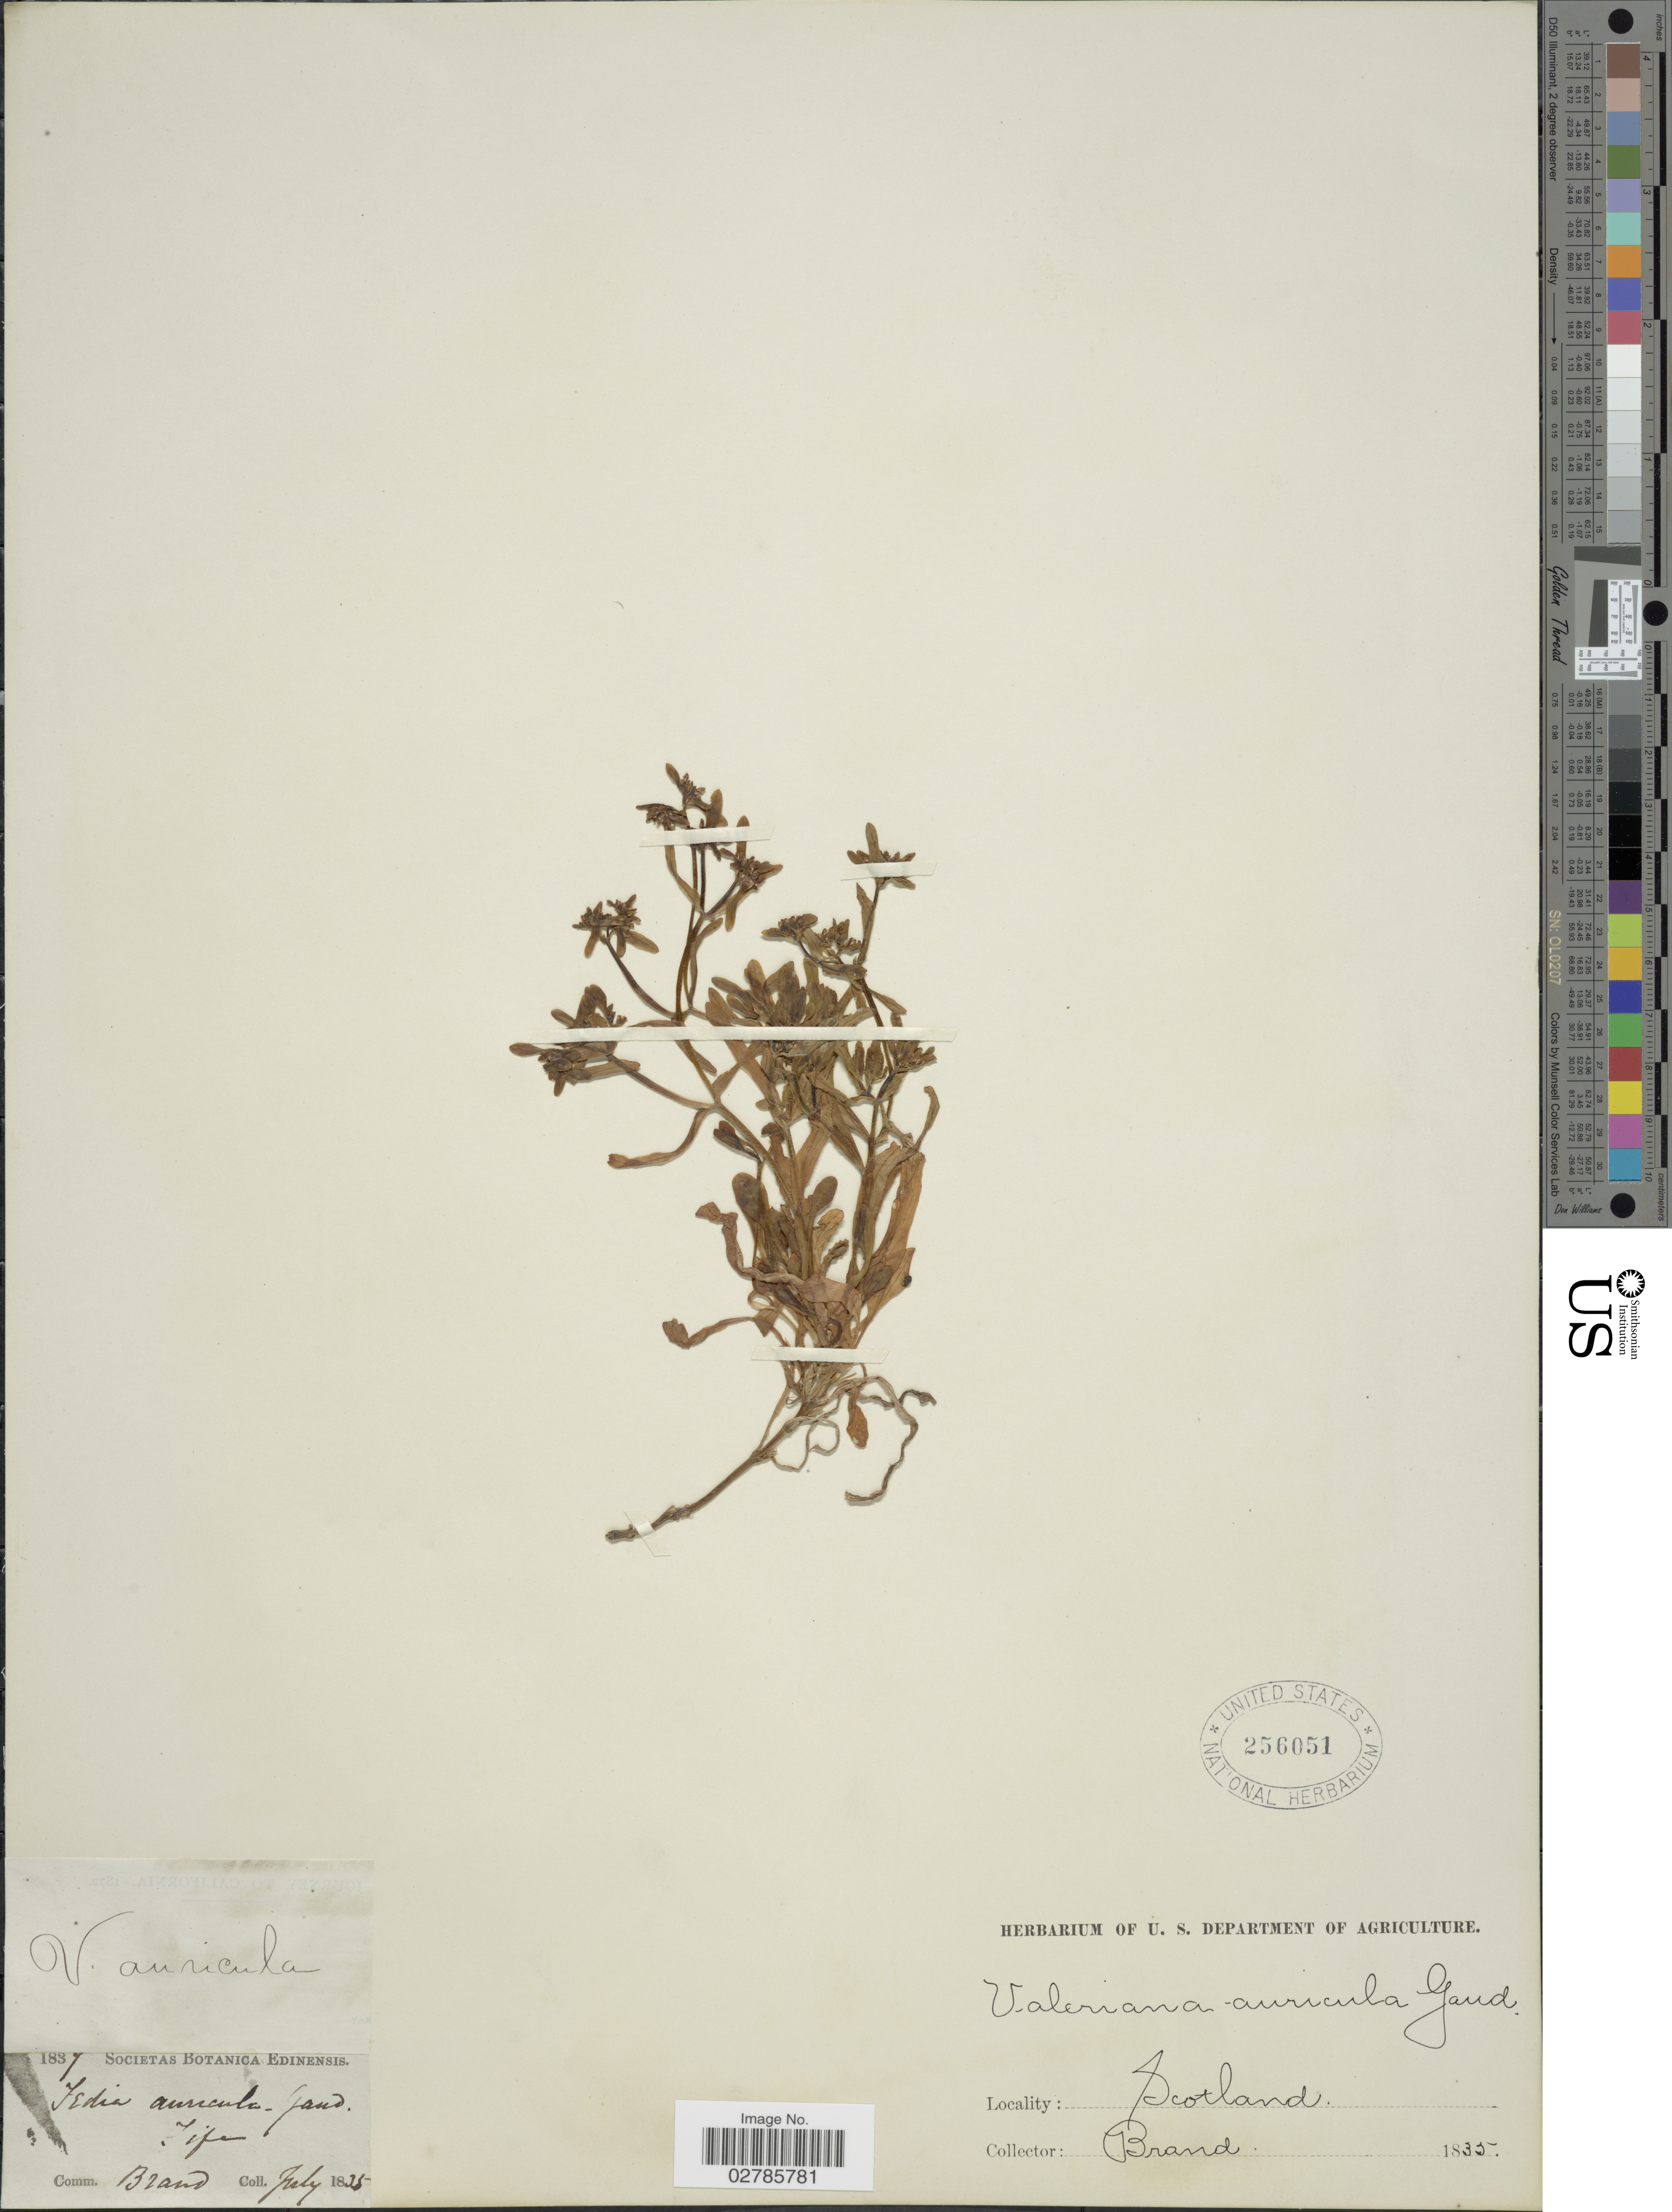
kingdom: Plantae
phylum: Tracheophyta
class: Magnoliopsida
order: Dipsacales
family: Caprifoliaceae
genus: Valeriana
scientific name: Valeriana auricula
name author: (DC.) Tardent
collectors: -. Brand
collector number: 1837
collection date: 1835-07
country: United Kingdom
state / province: Scotland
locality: Fife.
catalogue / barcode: US 256051